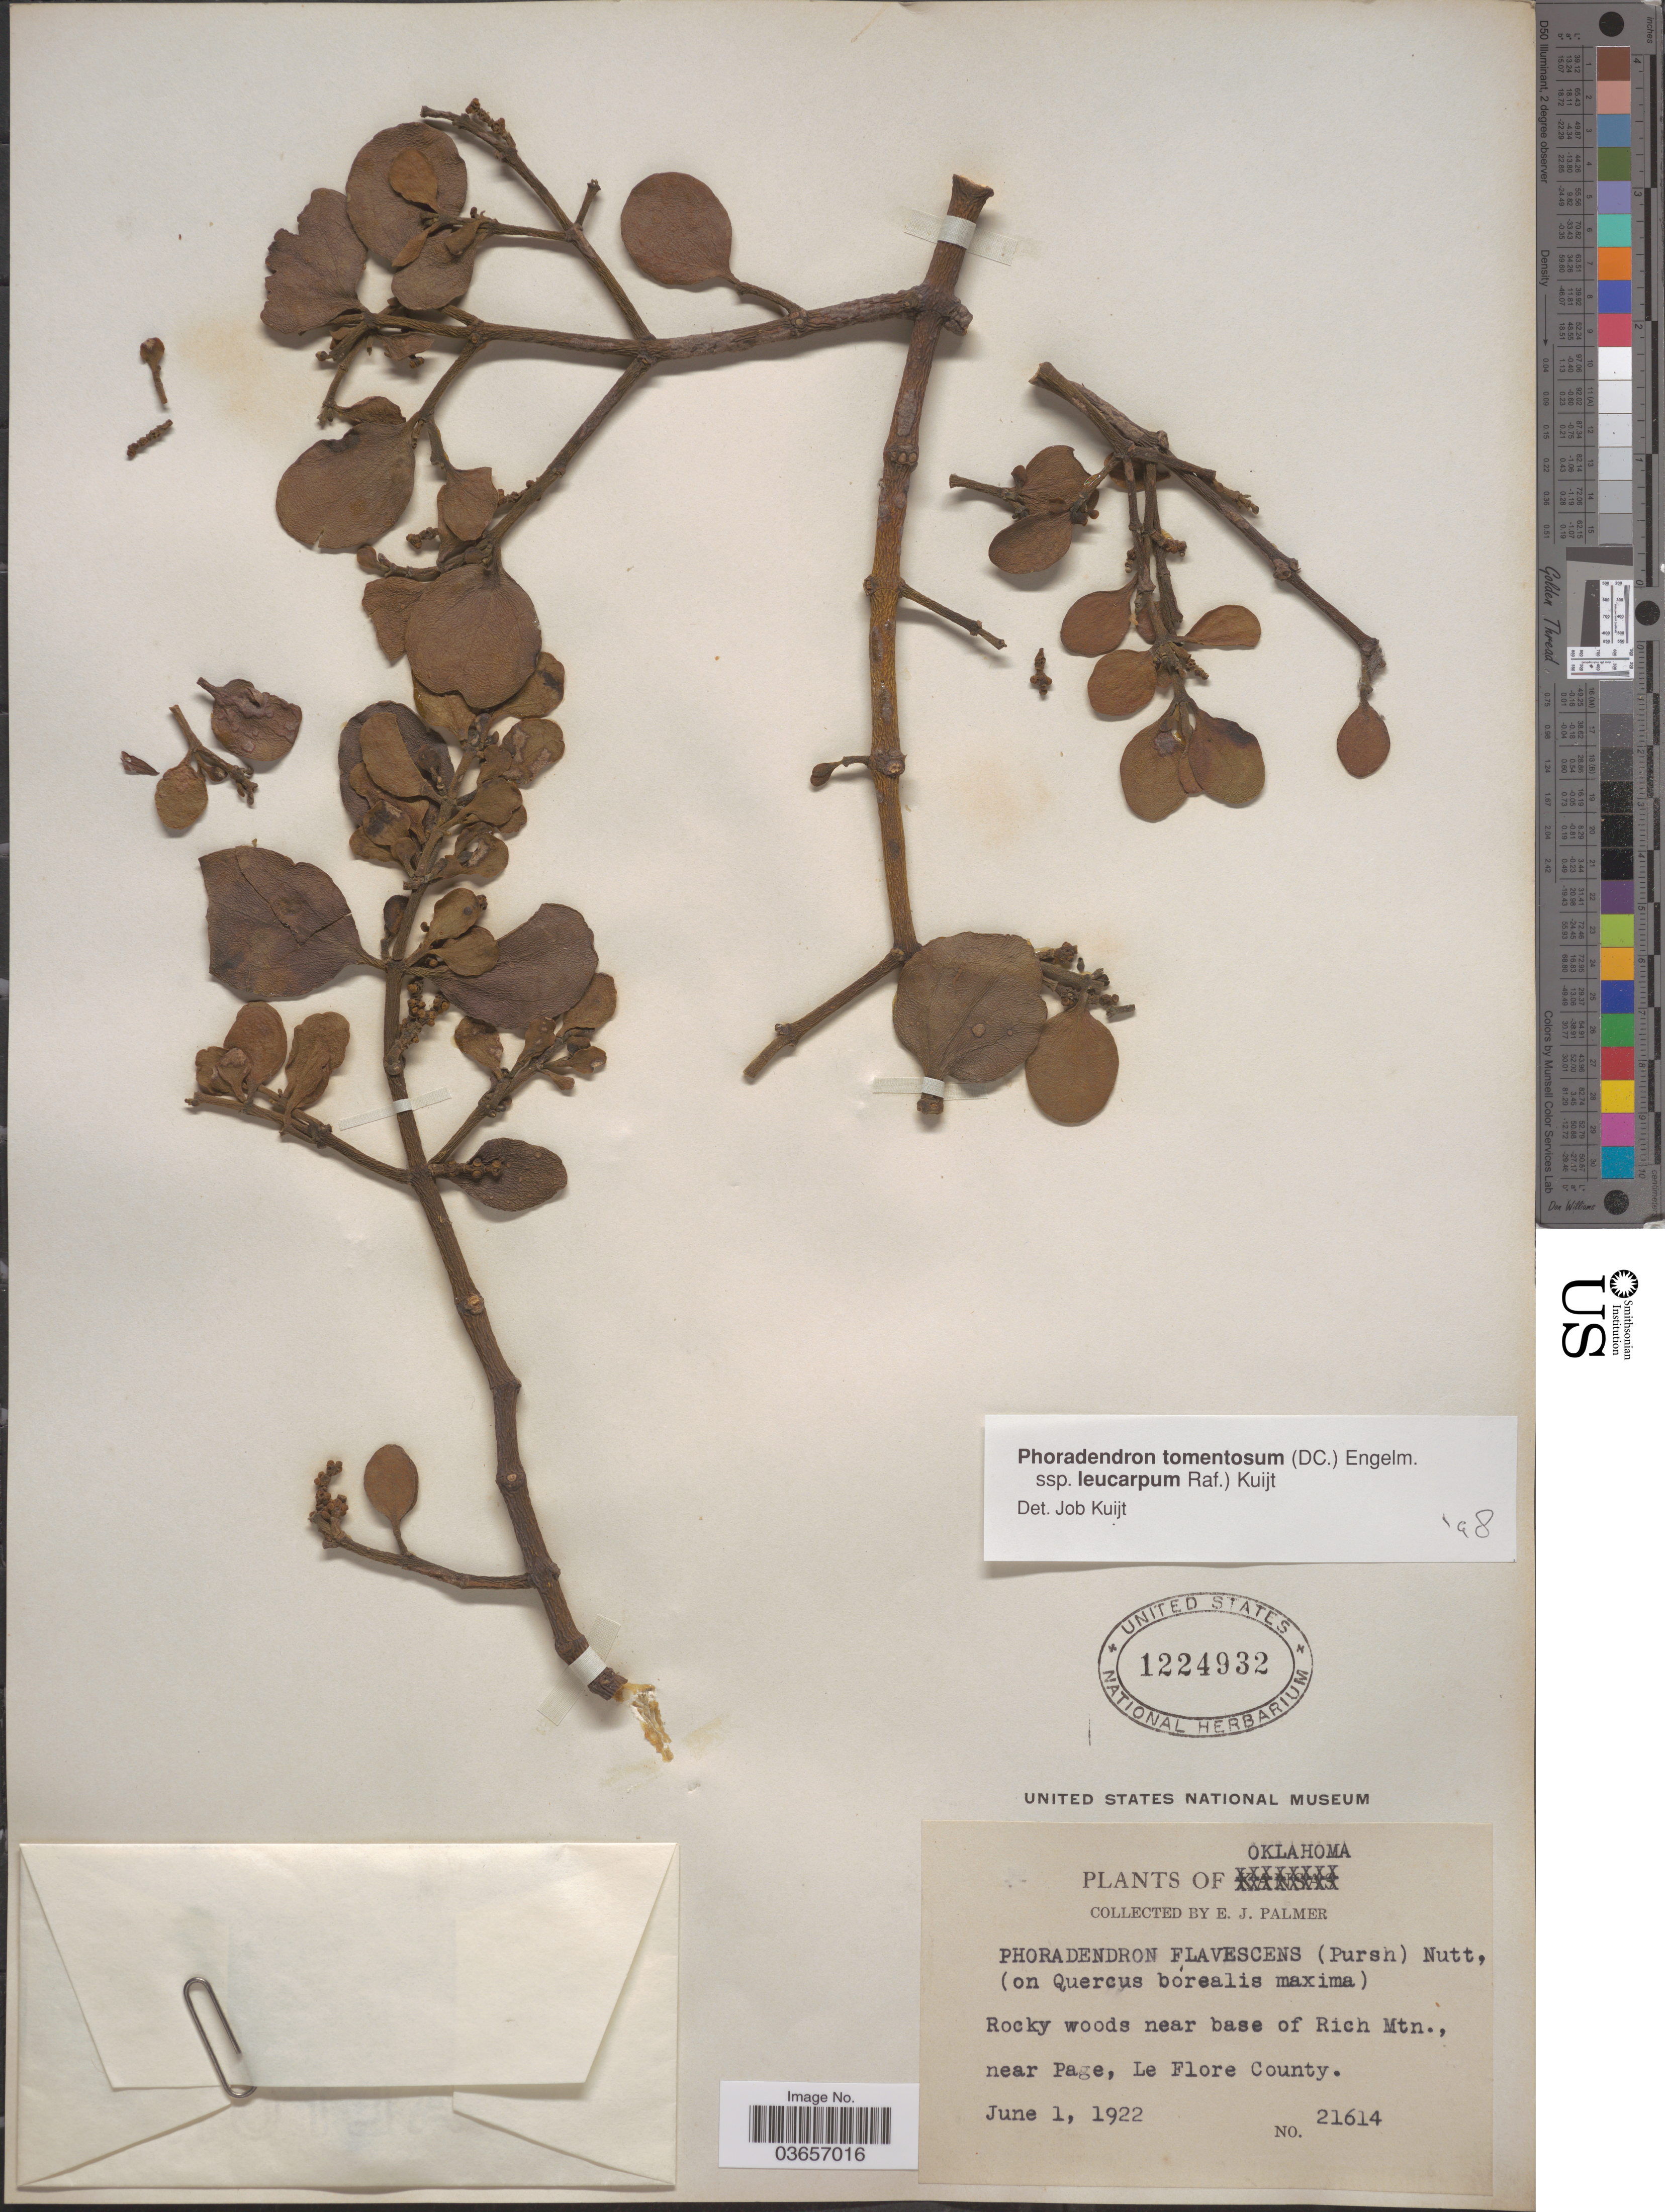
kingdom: Plantae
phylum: Tracheophyta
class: Magnoliopsida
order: Santalales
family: Viscaceae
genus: Phoradendron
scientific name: Phoradendron tomentosum subsp. leucarpum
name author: DC.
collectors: E. J. Palmer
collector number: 21614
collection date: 1922-06-01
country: United States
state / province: Oklahoma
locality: Near base of Rich Mtn., near Page, Le Flore County.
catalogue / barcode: US 1224932